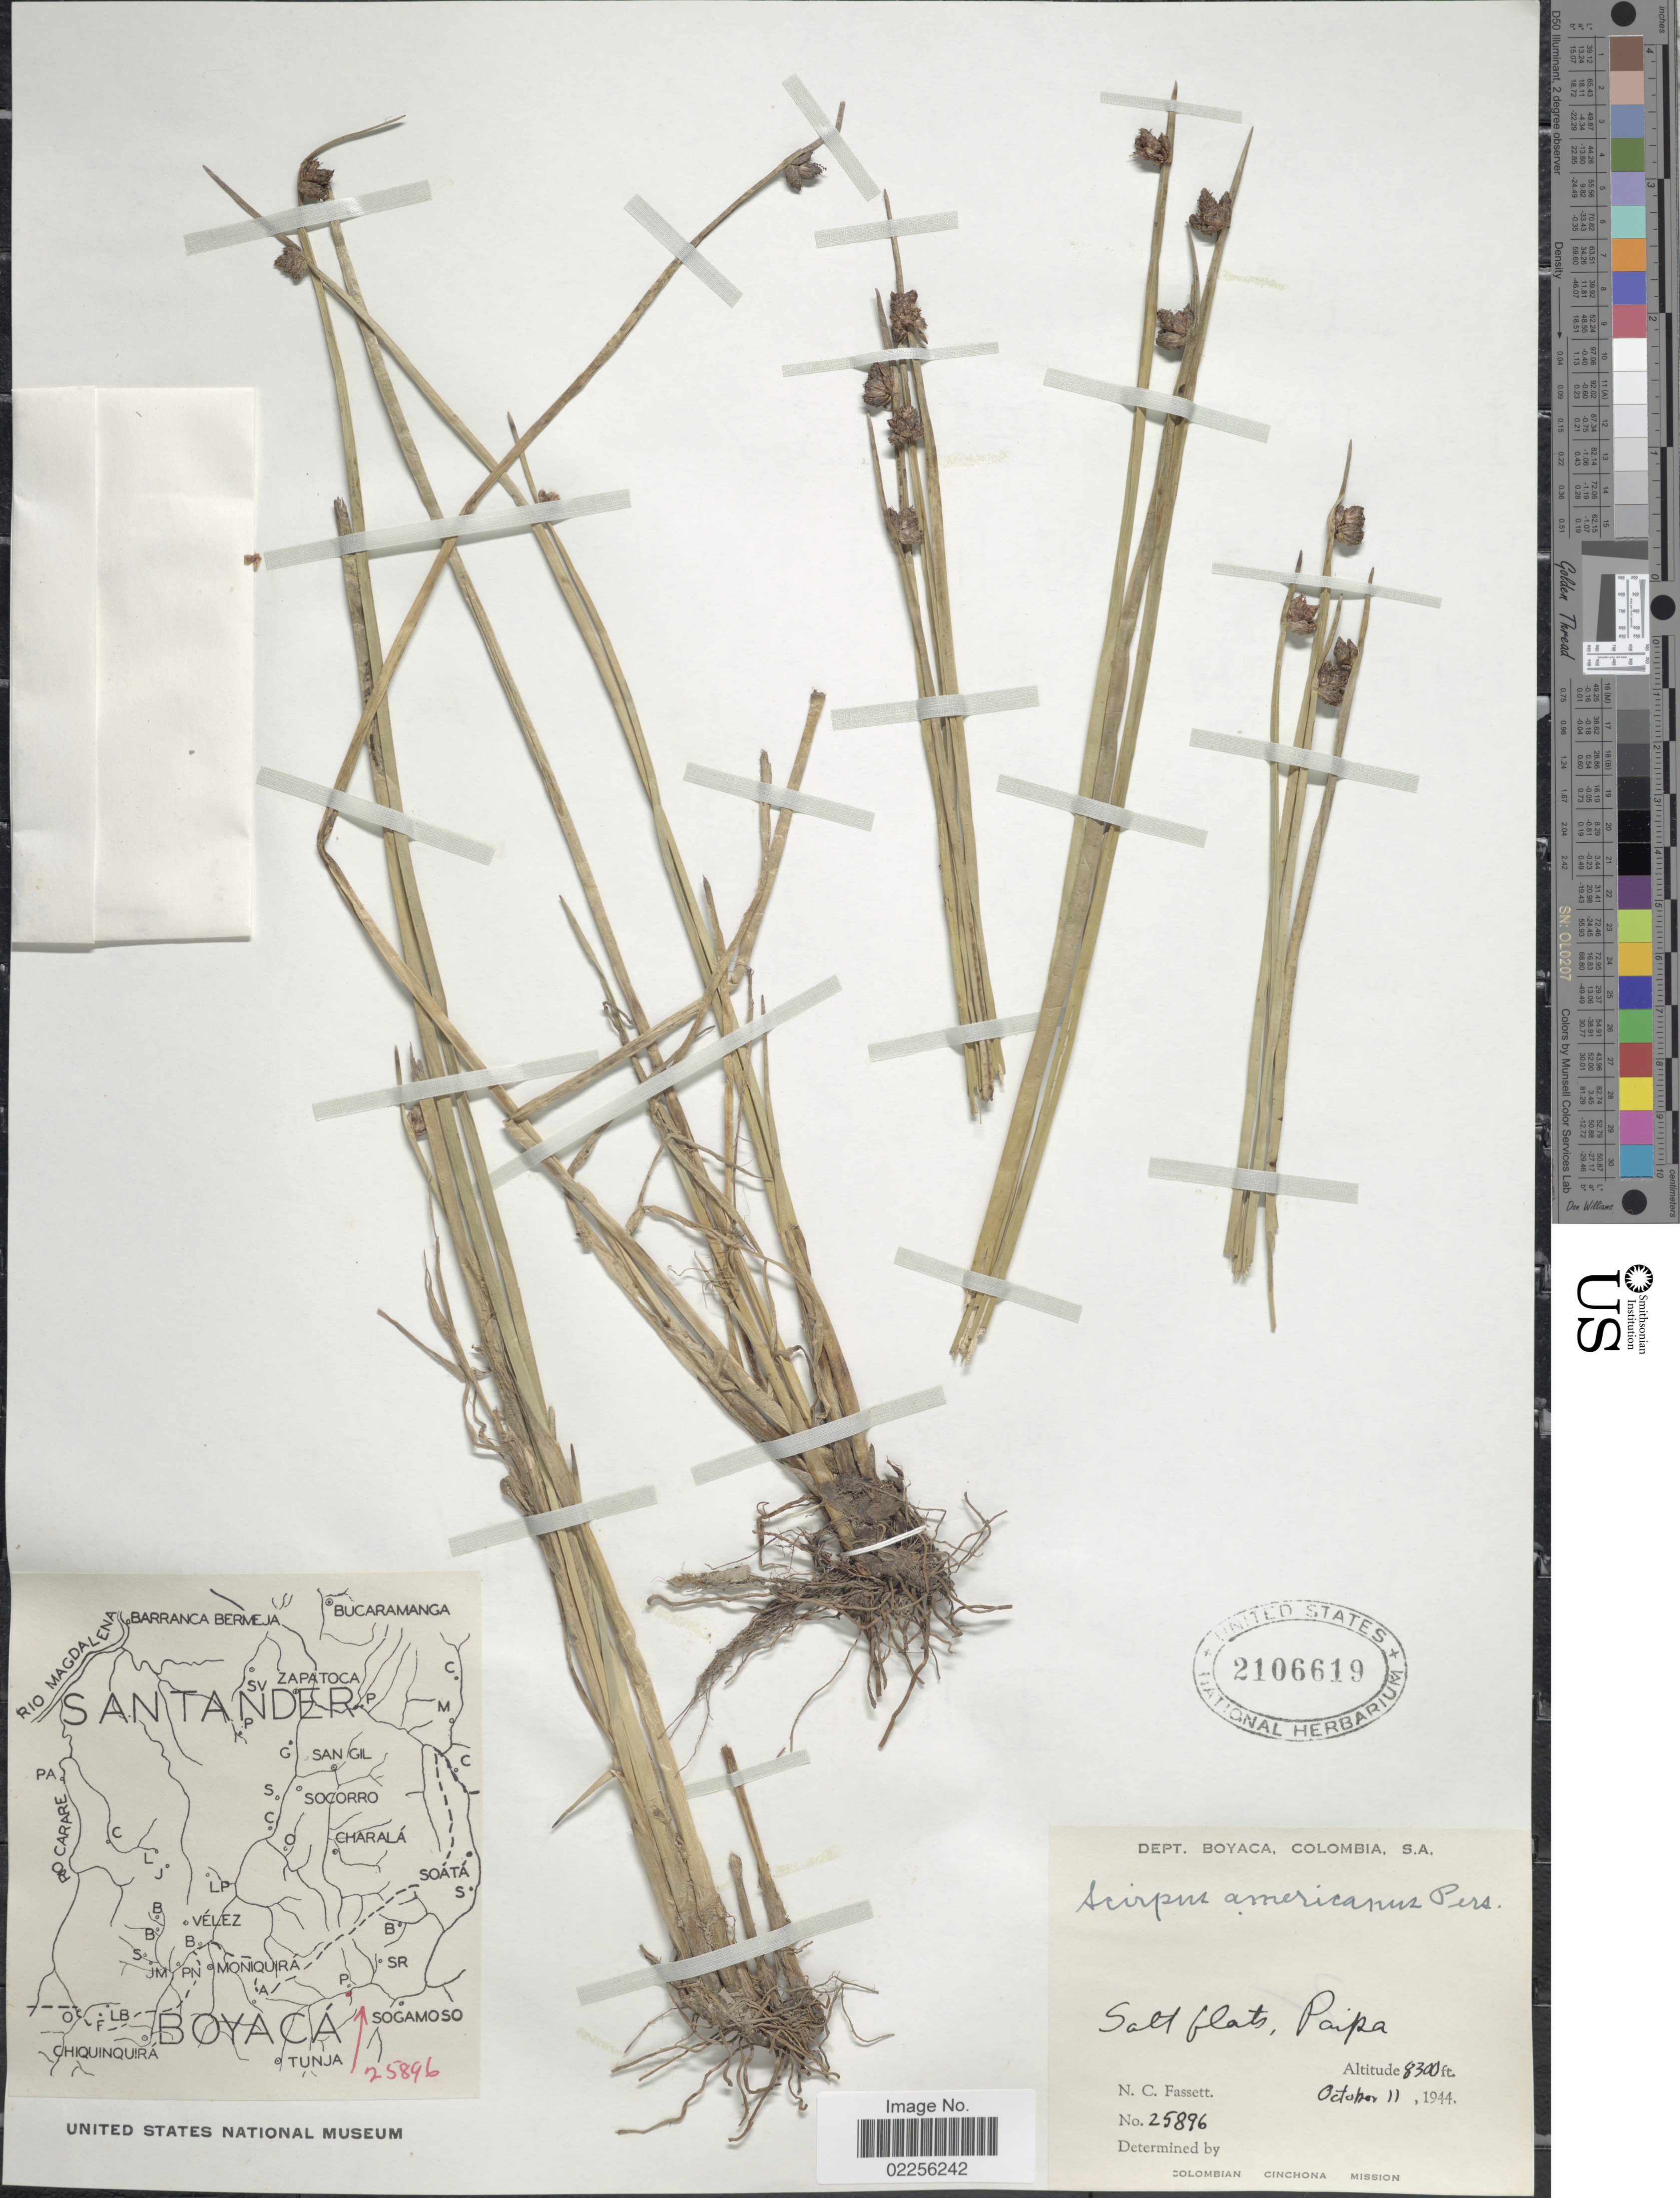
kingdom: Plantae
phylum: Tracheophyta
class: Liliopsida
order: Poales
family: Cyperaceae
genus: Schoenoplectus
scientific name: Schoenoplectus pungens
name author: (Vahl) Palla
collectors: N. C. Fassett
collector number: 25896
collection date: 1944-10-11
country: Colombia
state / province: Boyacá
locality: Dept. Boyaca, Salt flats, Paipa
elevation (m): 2530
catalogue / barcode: US 2106619